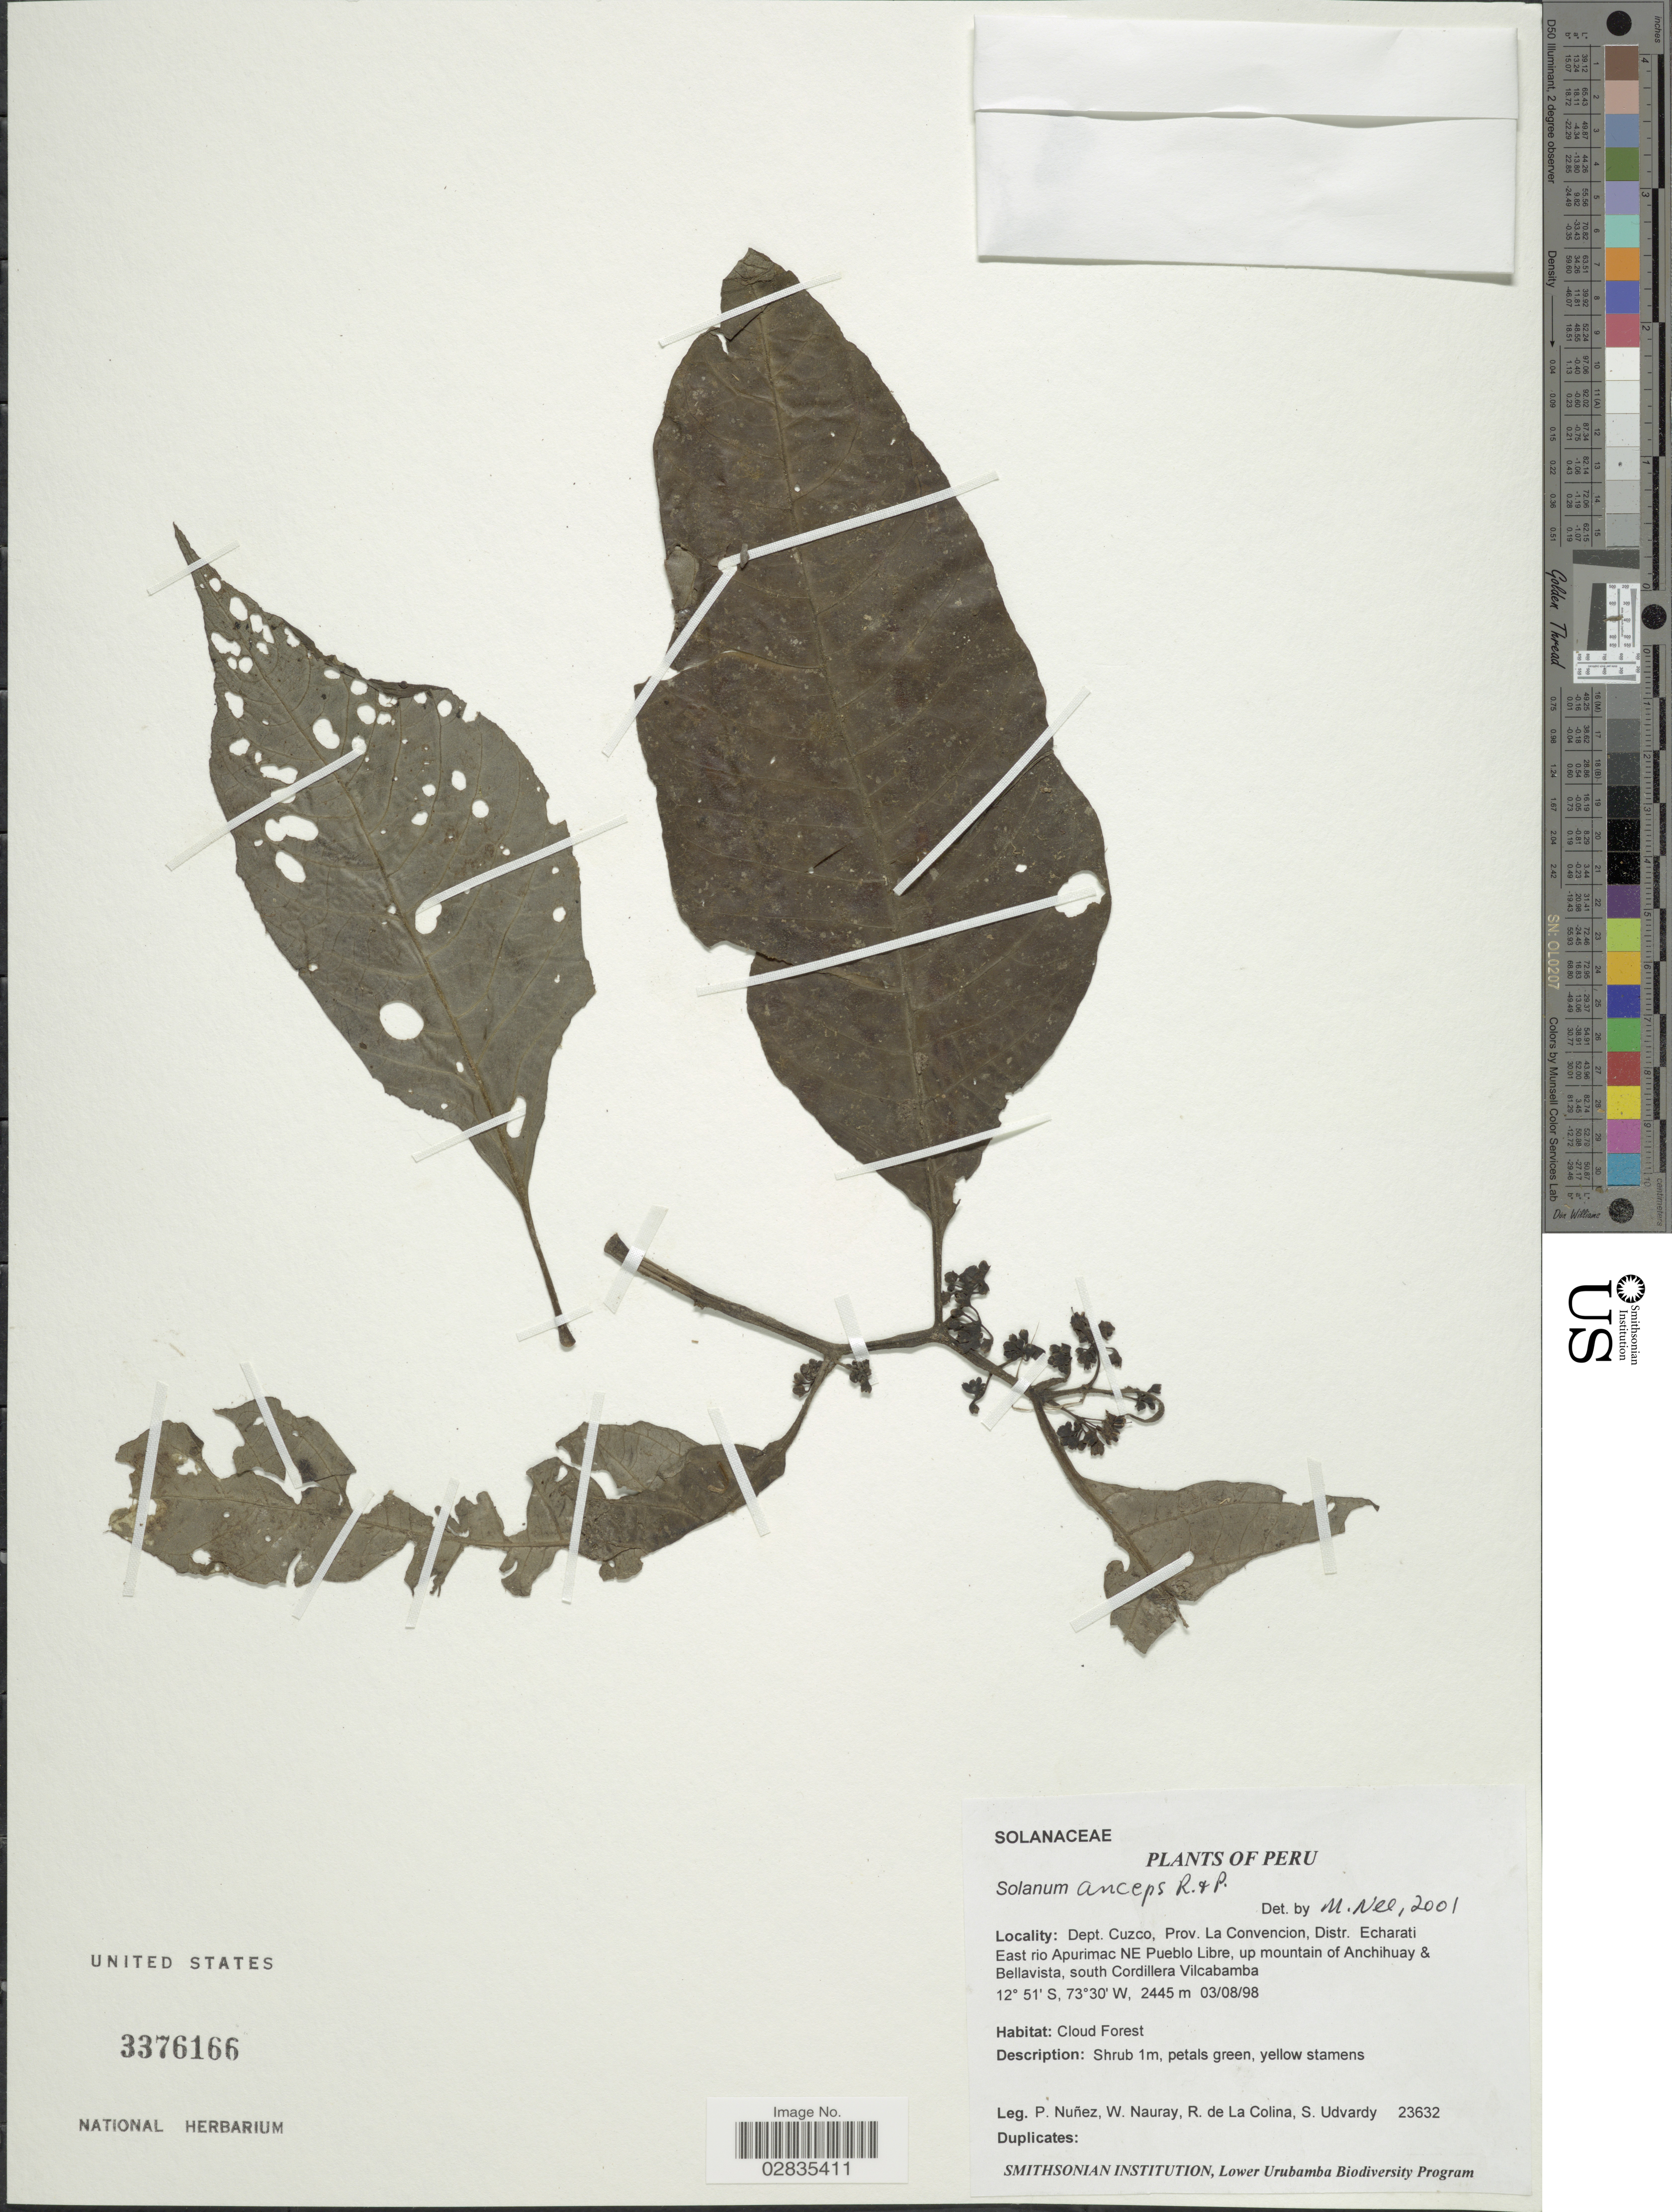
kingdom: Plantae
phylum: Tracheophyta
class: Magnoliopsida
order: Solanales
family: Solanaceae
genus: Solanum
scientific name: Solanum anceps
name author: Ruiz & Pav.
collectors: P. Nuñez V., W. Nauray, R. de La Colina & S. Udvardy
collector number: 23632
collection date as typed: Transcribed d/m/y: 3/8/98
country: Peru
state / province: Cusco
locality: Dept. Cuzco, Prov. La Convencion, Distr. Echarati East rio Apurimac NE Pueblo Libre, up mountain of Anchichuay & Bellavista, south Cordillera Vilcabamba.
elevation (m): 2445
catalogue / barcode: US 3376166